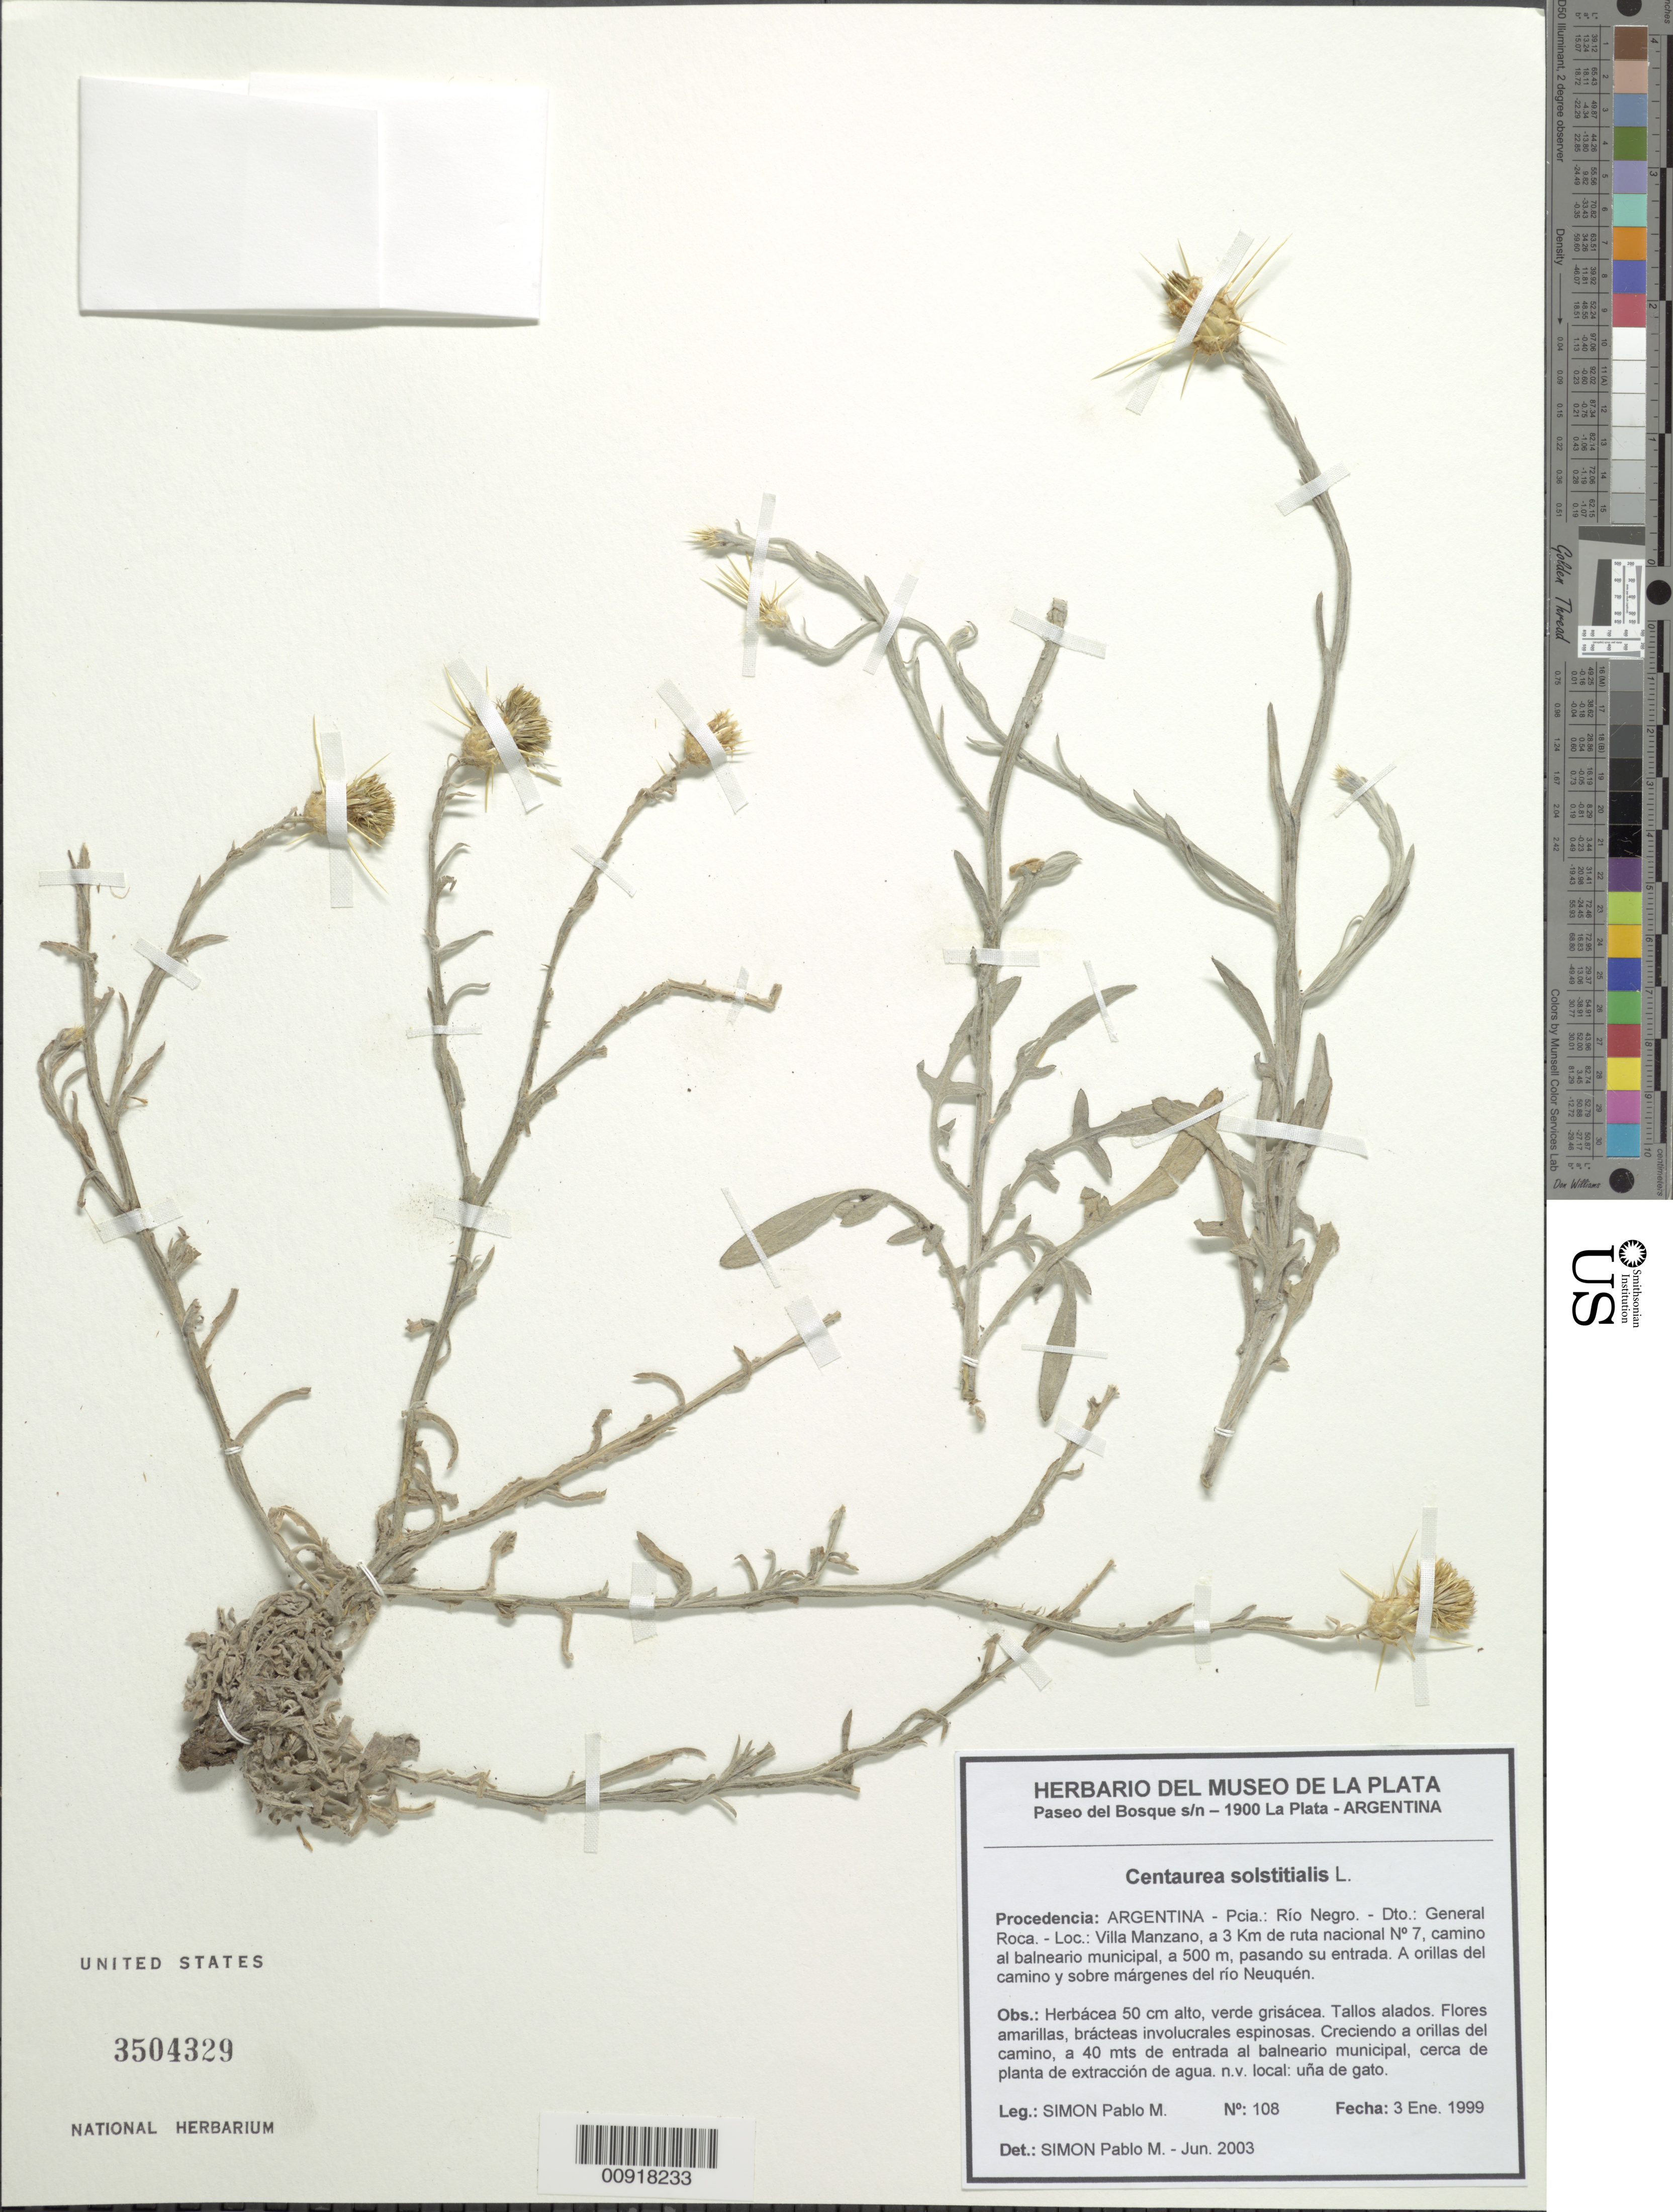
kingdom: Plantae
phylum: Tracheophyta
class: Magnoliopsida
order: Asterales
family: Asteraceae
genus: Centaurea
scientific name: Centaurea solstitialis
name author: L.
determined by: Simón, P. M.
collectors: P. M. Simón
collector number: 108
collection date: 1999-01-03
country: Argentina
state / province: Río Negro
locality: Dto. General Roca, Villa Manzano, 3 km de Ruta Nacional No. 7, camino al balneario municipal, a 500 m, pasando su entrada; Río Neuquén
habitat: Orillas del camino y sobre márgenes del río; creciendo orillas del camino, a 40 m de entrda al balneario munic. cerca de planta de extracción de agua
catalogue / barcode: US 3504329